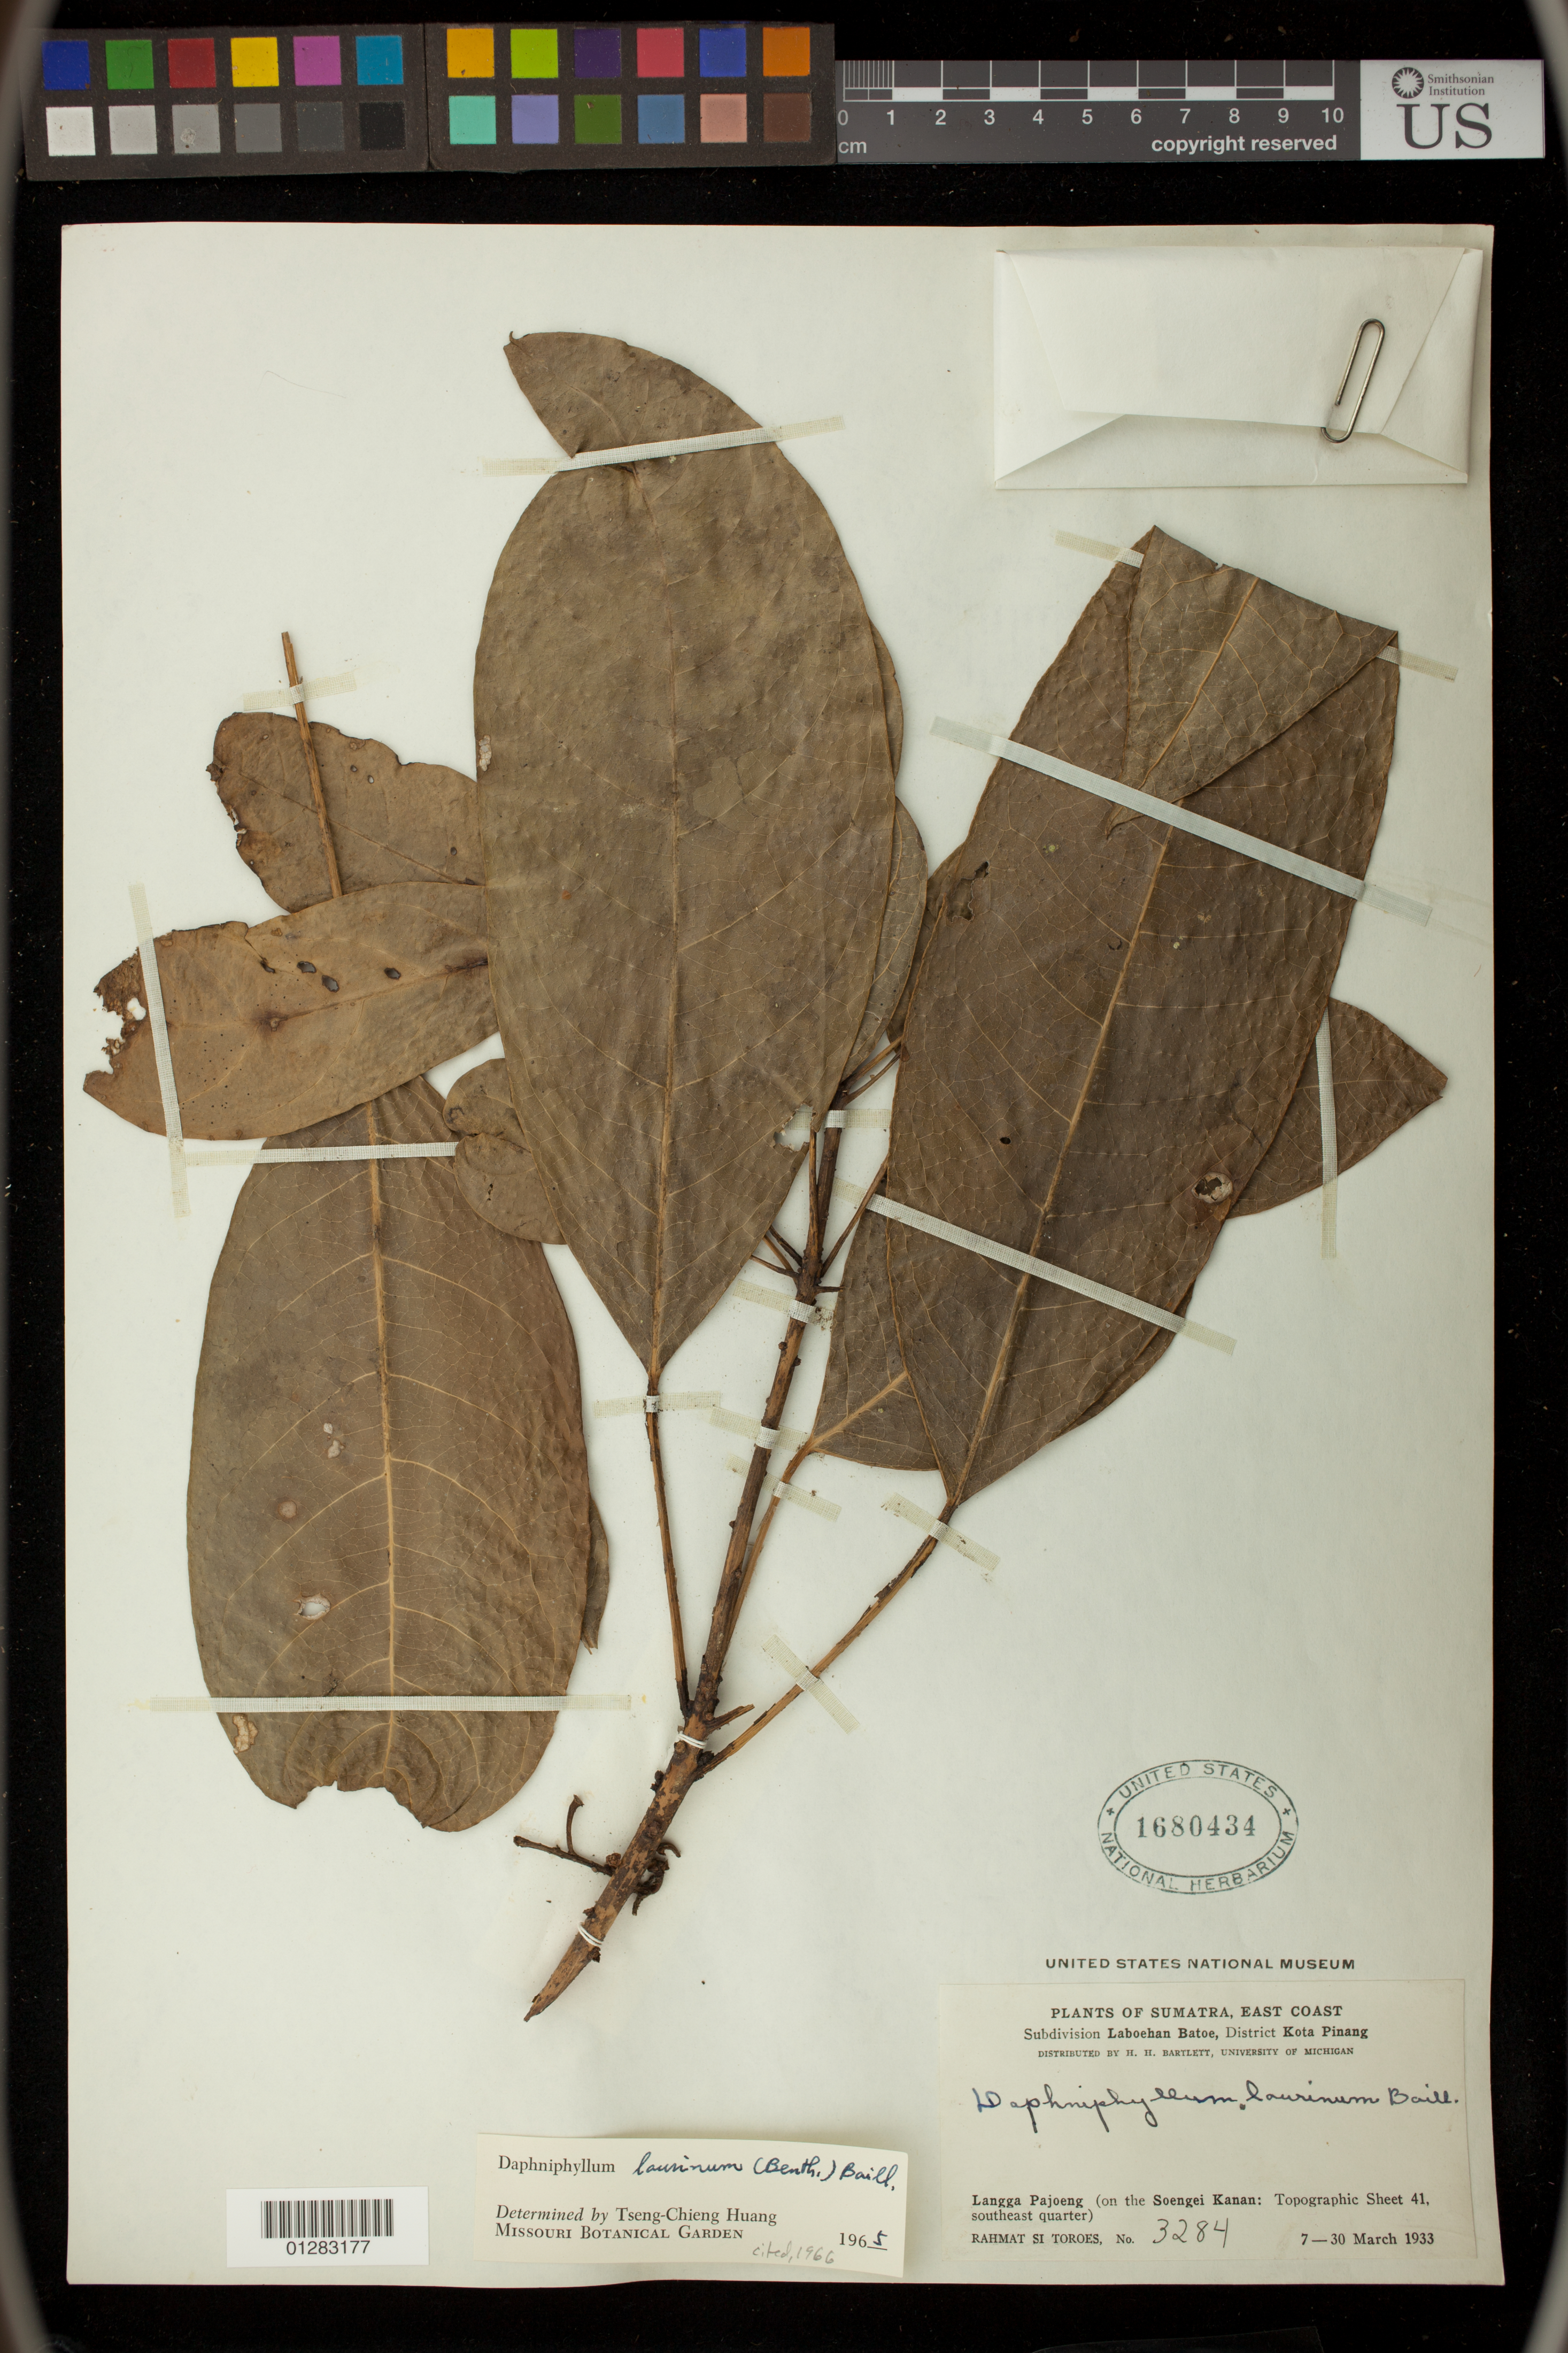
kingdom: Plantae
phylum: Tracheophyta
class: Magnoliopsida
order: Saxifragales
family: Daphniphyllaceae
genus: Daphniphyllum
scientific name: Daphniphyllum laurinum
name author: (Benth.) Baill.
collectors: Rahmat Si Boeea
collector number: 3284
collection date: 1933-03-07/1933-03-30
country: Indonesia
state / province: Sumatra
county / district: Sumatera Utara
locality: Langga Pajoeng (on the soengei Kanan: Topographic Sheet 41, southeast quarter) Laboehan Batoe subdivision, Kota Pinang district, South East Coast Sumatra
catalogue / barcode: US 1680434